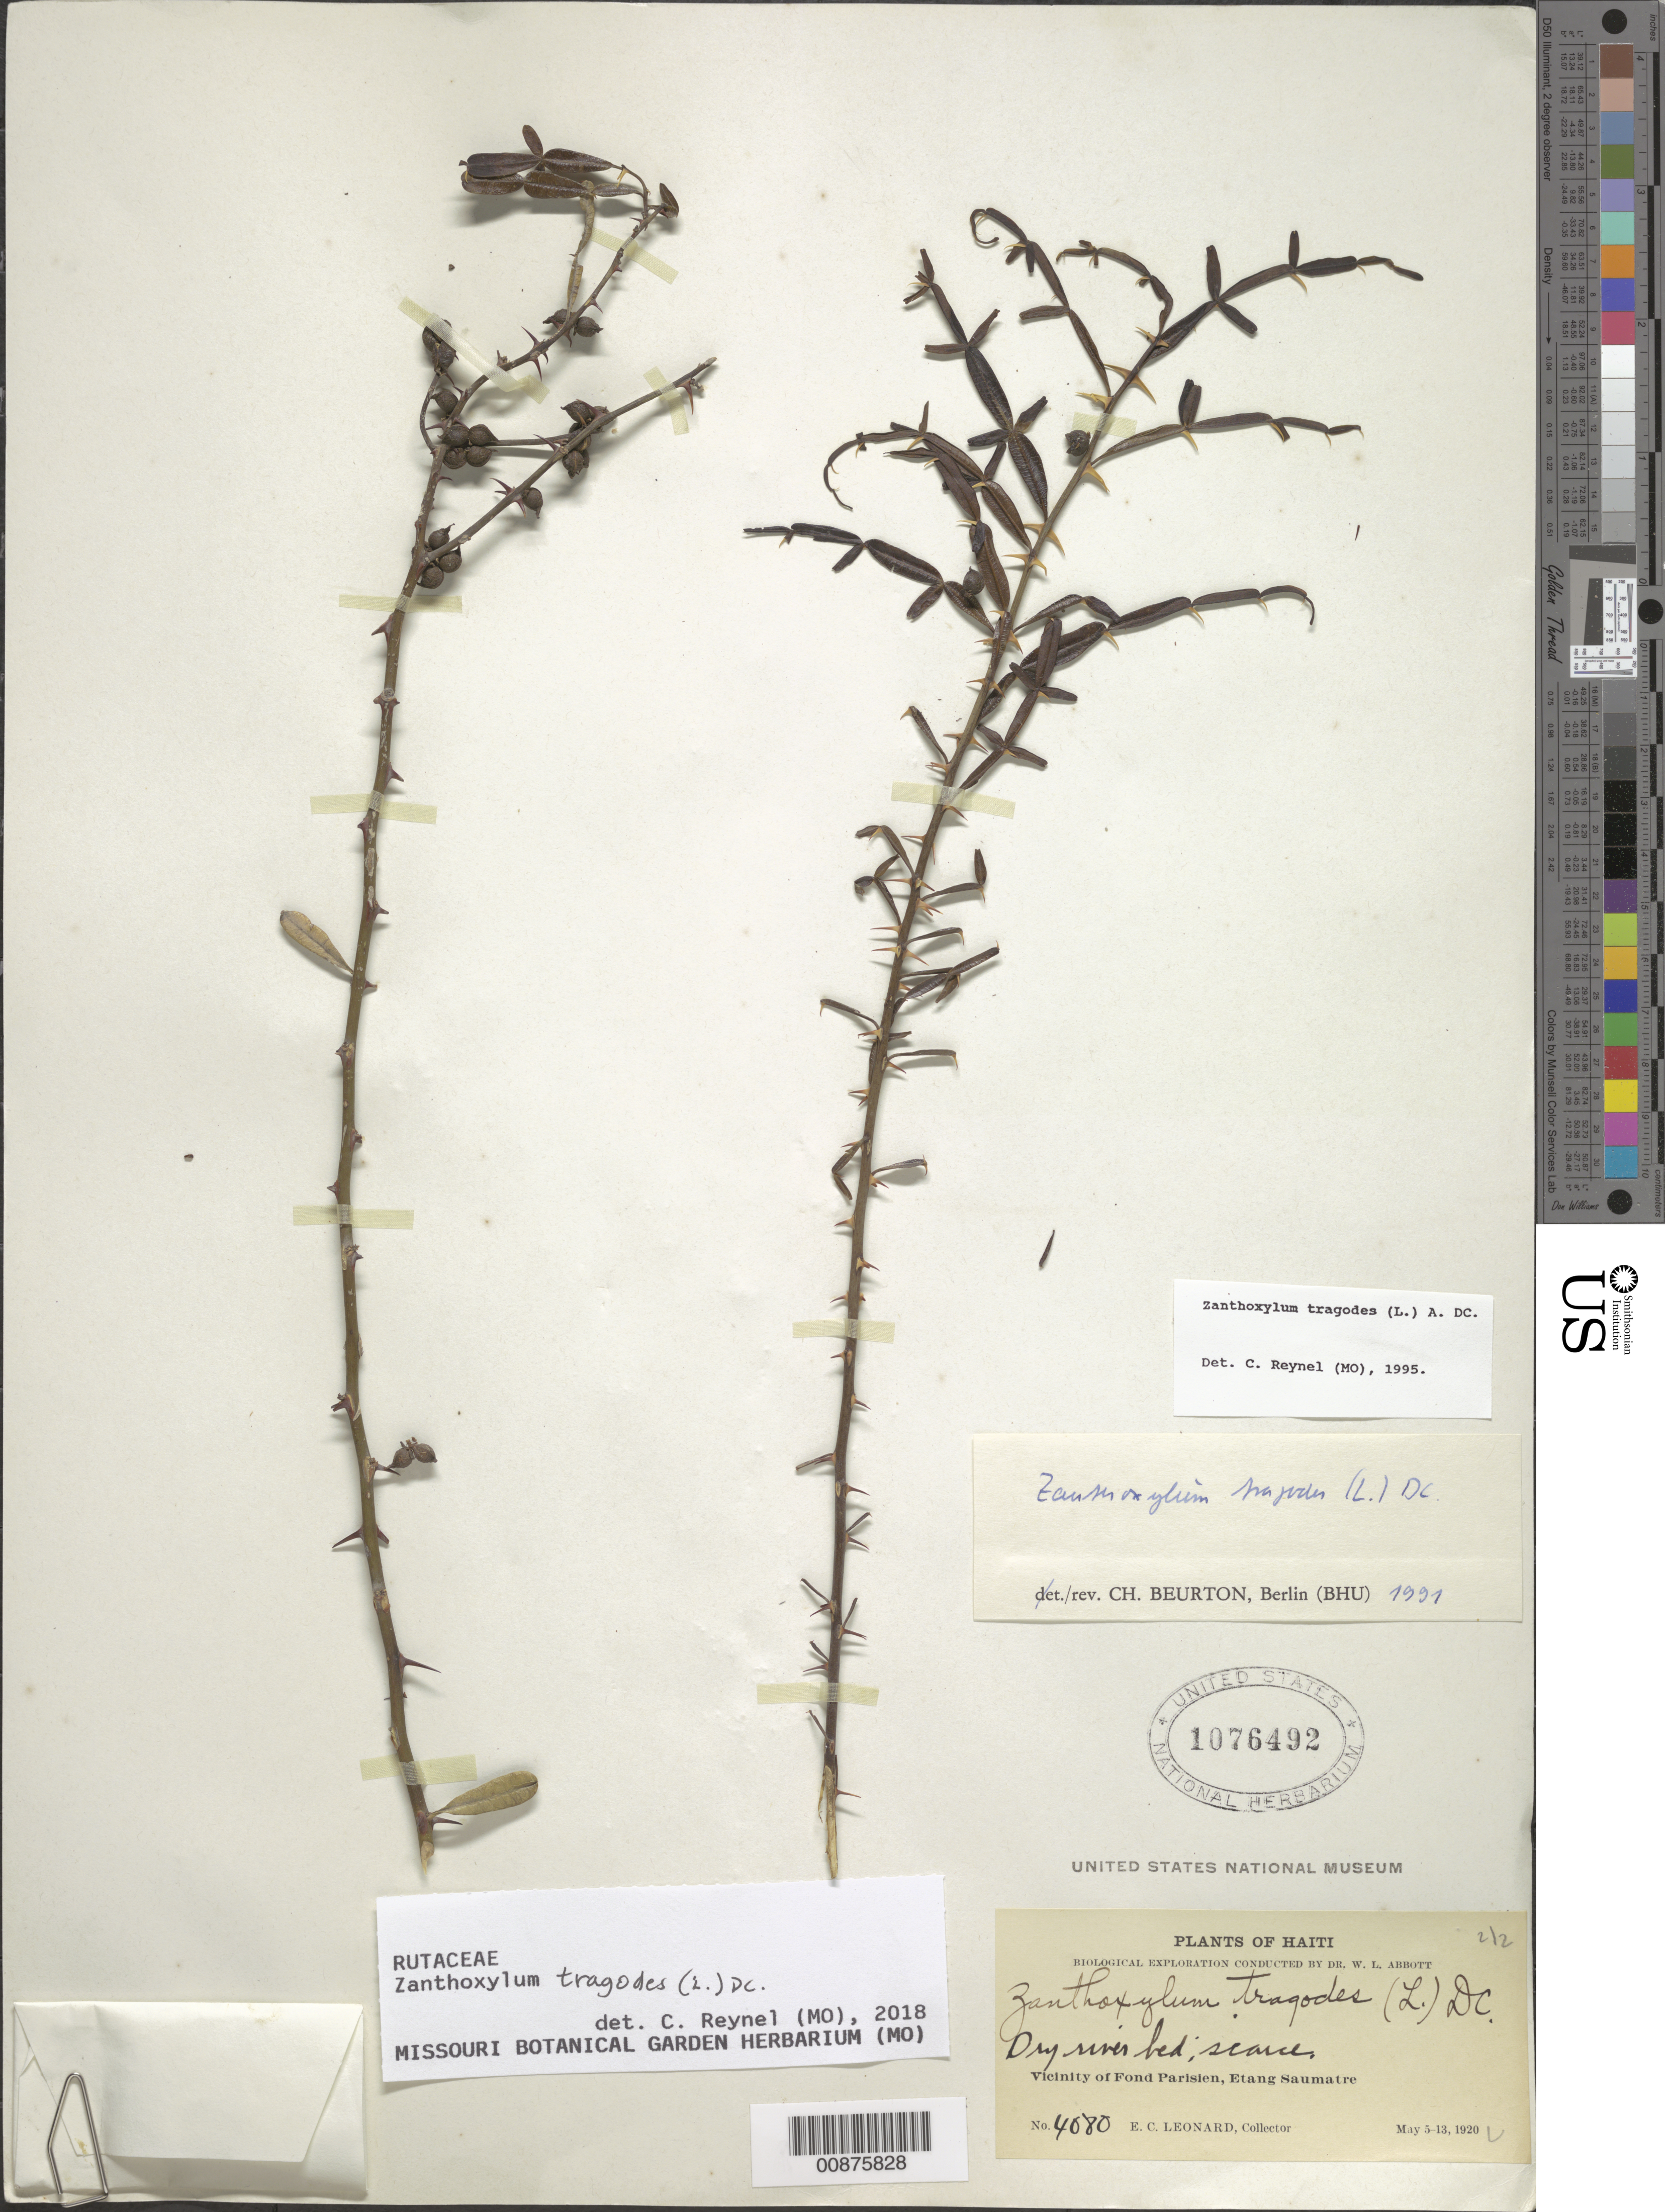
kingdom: Plantae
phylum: Tracheophyta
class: Magnoliopsida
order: Sapindales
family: Rutaceae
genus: Zanthoxylum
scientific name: Zanthoxylum tragodes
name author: (L.) DC.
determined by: Reynel, Carlos A., (MO), Missouri Botanical Garden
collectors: E. C. Leonard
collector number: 4080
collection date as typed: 02 May 1920 to 13 May 1920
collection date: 1920-05-02/1920-05-13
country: Haiti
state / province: Ouest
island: Hispaniola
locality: Vicinity of Fond Parisien, Etang Saumatre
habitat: Dry river bed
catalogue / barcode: US 1076492